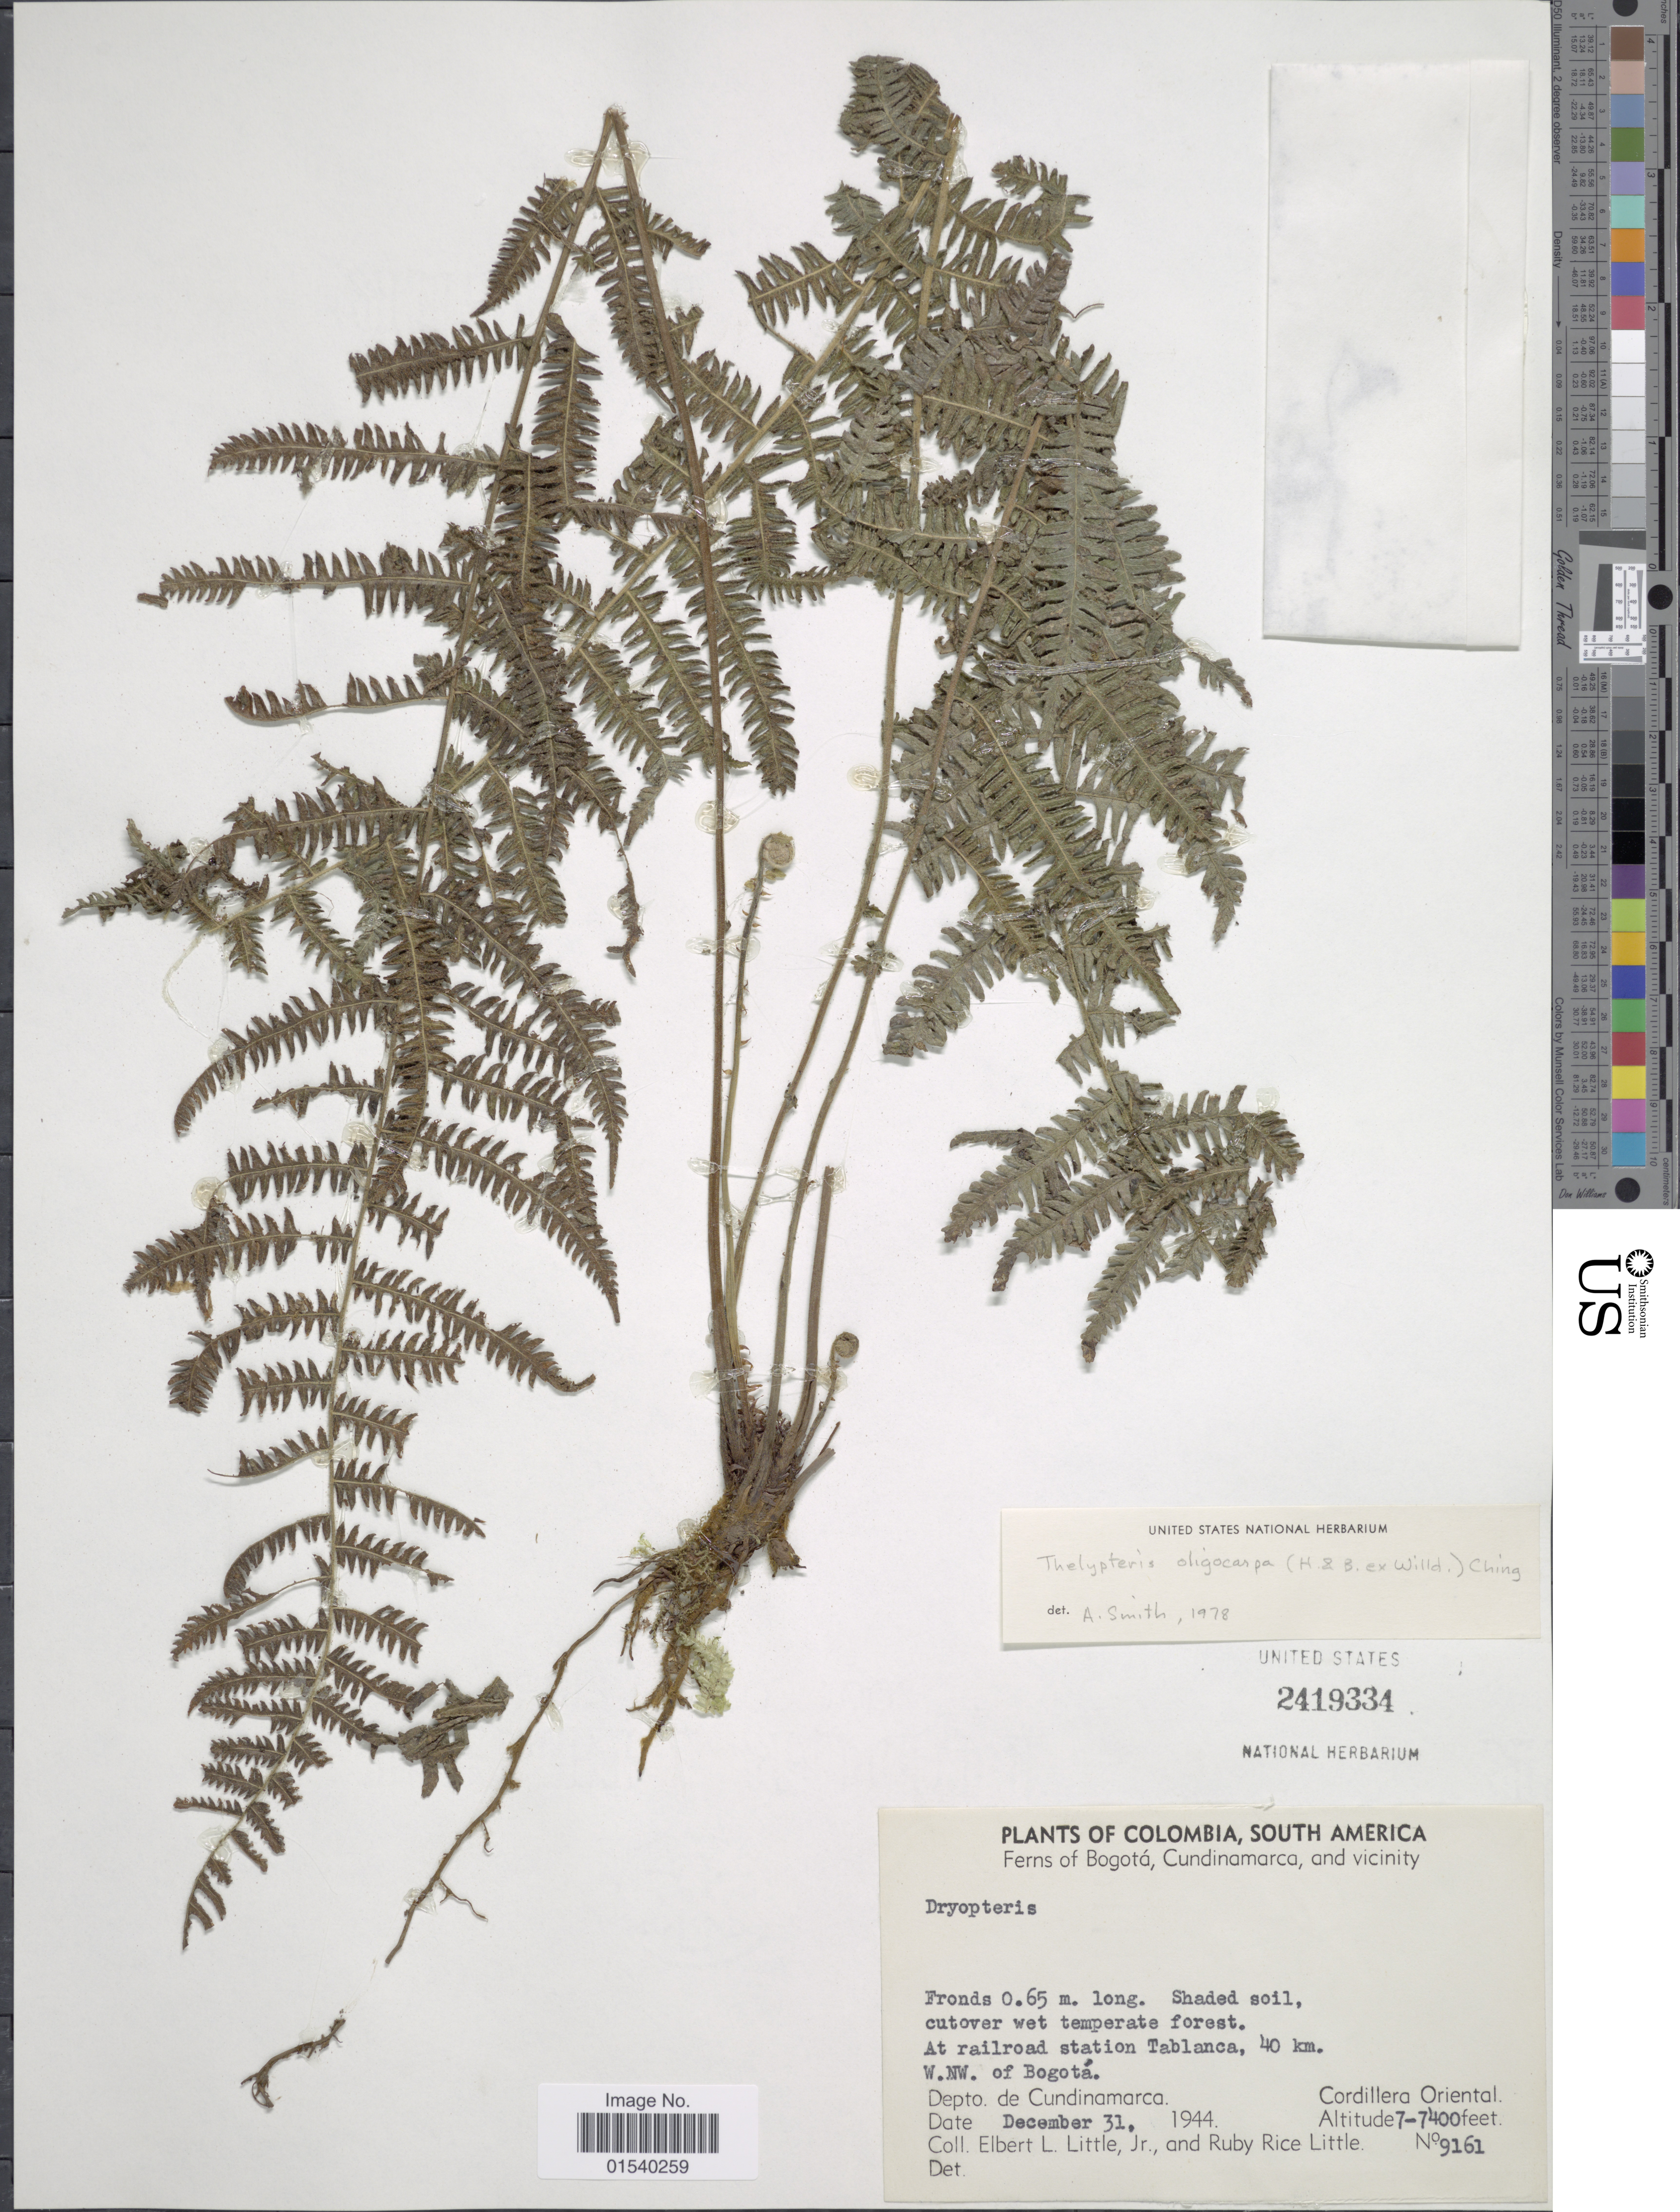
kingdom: Plantae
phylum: Tracheophyta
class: Polypodiopsida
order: Polypodiales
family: Thelypteridaceae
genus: Amauropelta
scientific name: Amauropelta oligocarpa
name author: (Humb. & Bonpl. ex Willd.) Pic. Serm.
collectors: E. L. Little & R. R. Little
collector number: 9161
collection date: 1944-12-31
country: Colombia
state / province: Cundinamarca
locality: Ferns of Bogotá, and vicinity, At railroad station Tablanca, 40 km. W.NW of Bogotá. Dept. de Cundinamarca, Cordillera Oriental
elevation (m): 2134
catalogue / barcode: US 2419334